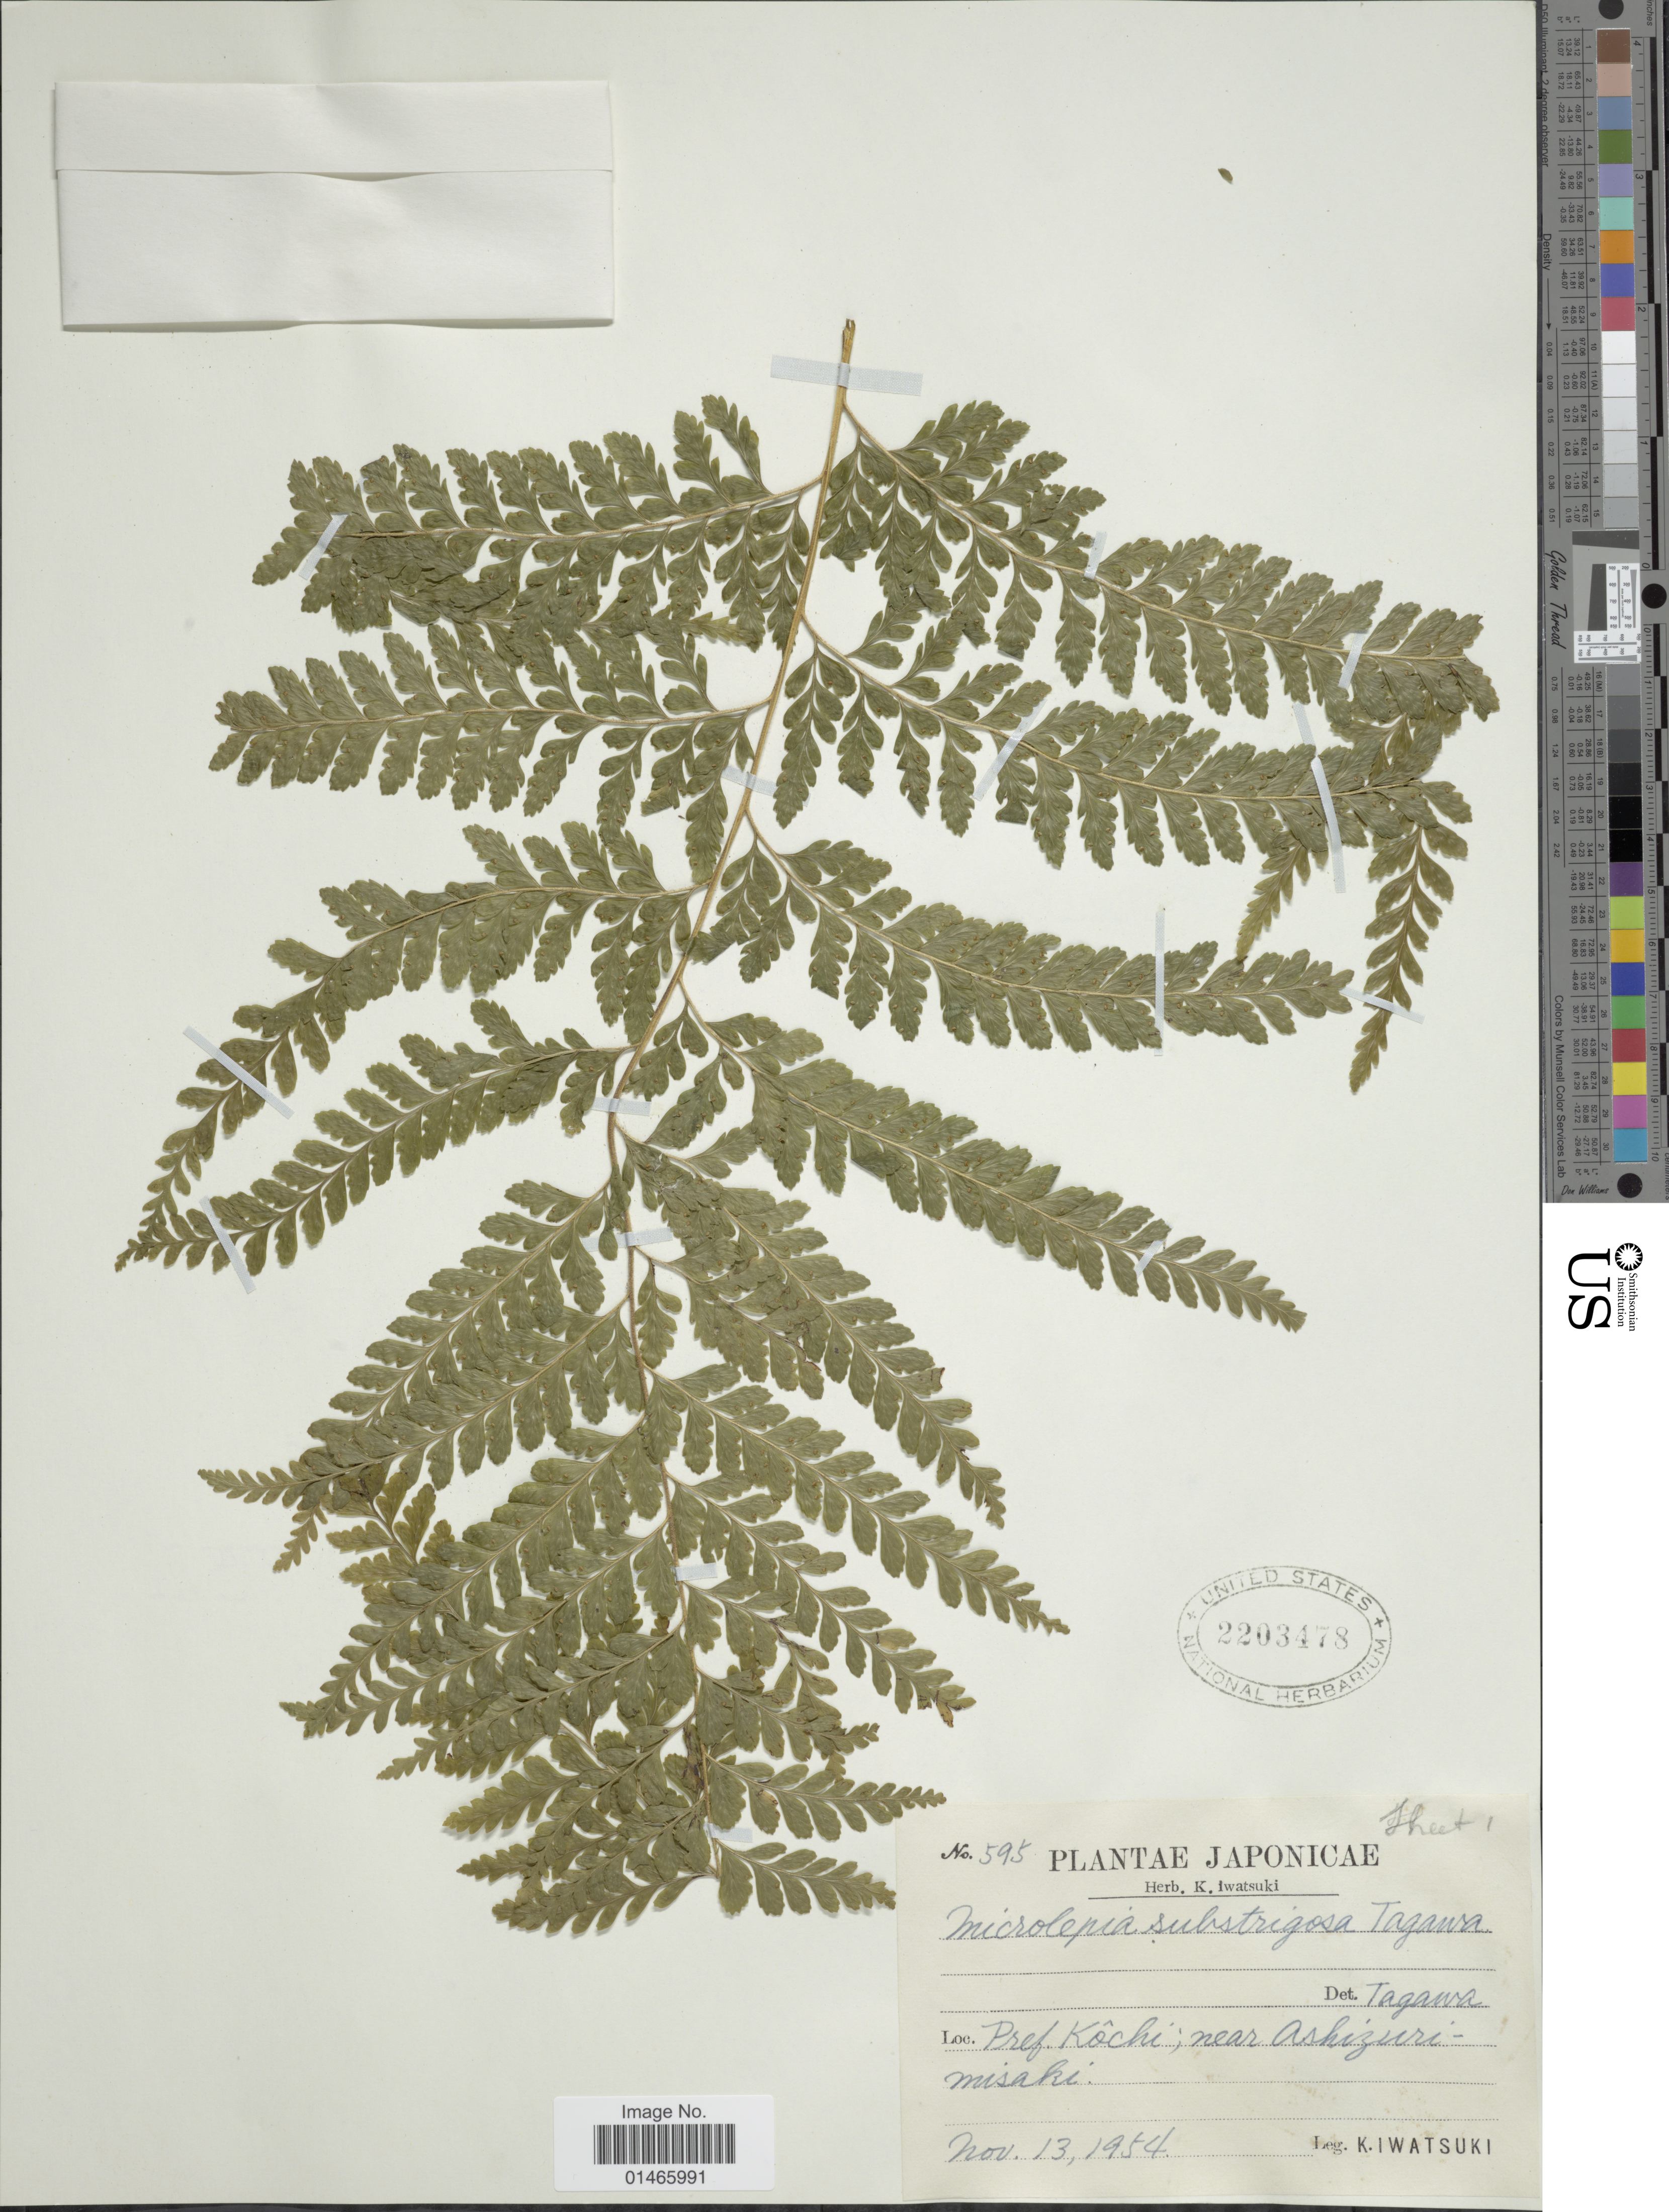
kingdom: Plantae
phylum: Tracheophyta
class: Polypodiopsida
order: Polypodiales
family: Dennstaedtiaceae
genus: Microlepia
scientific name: Microlepia substrigosa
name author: Tagawa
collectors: K. Iwatsuki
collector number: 595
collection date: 1954-11-13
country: Japan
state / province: Koti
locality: Near Ashizurimisaki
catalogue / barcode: US 2203478